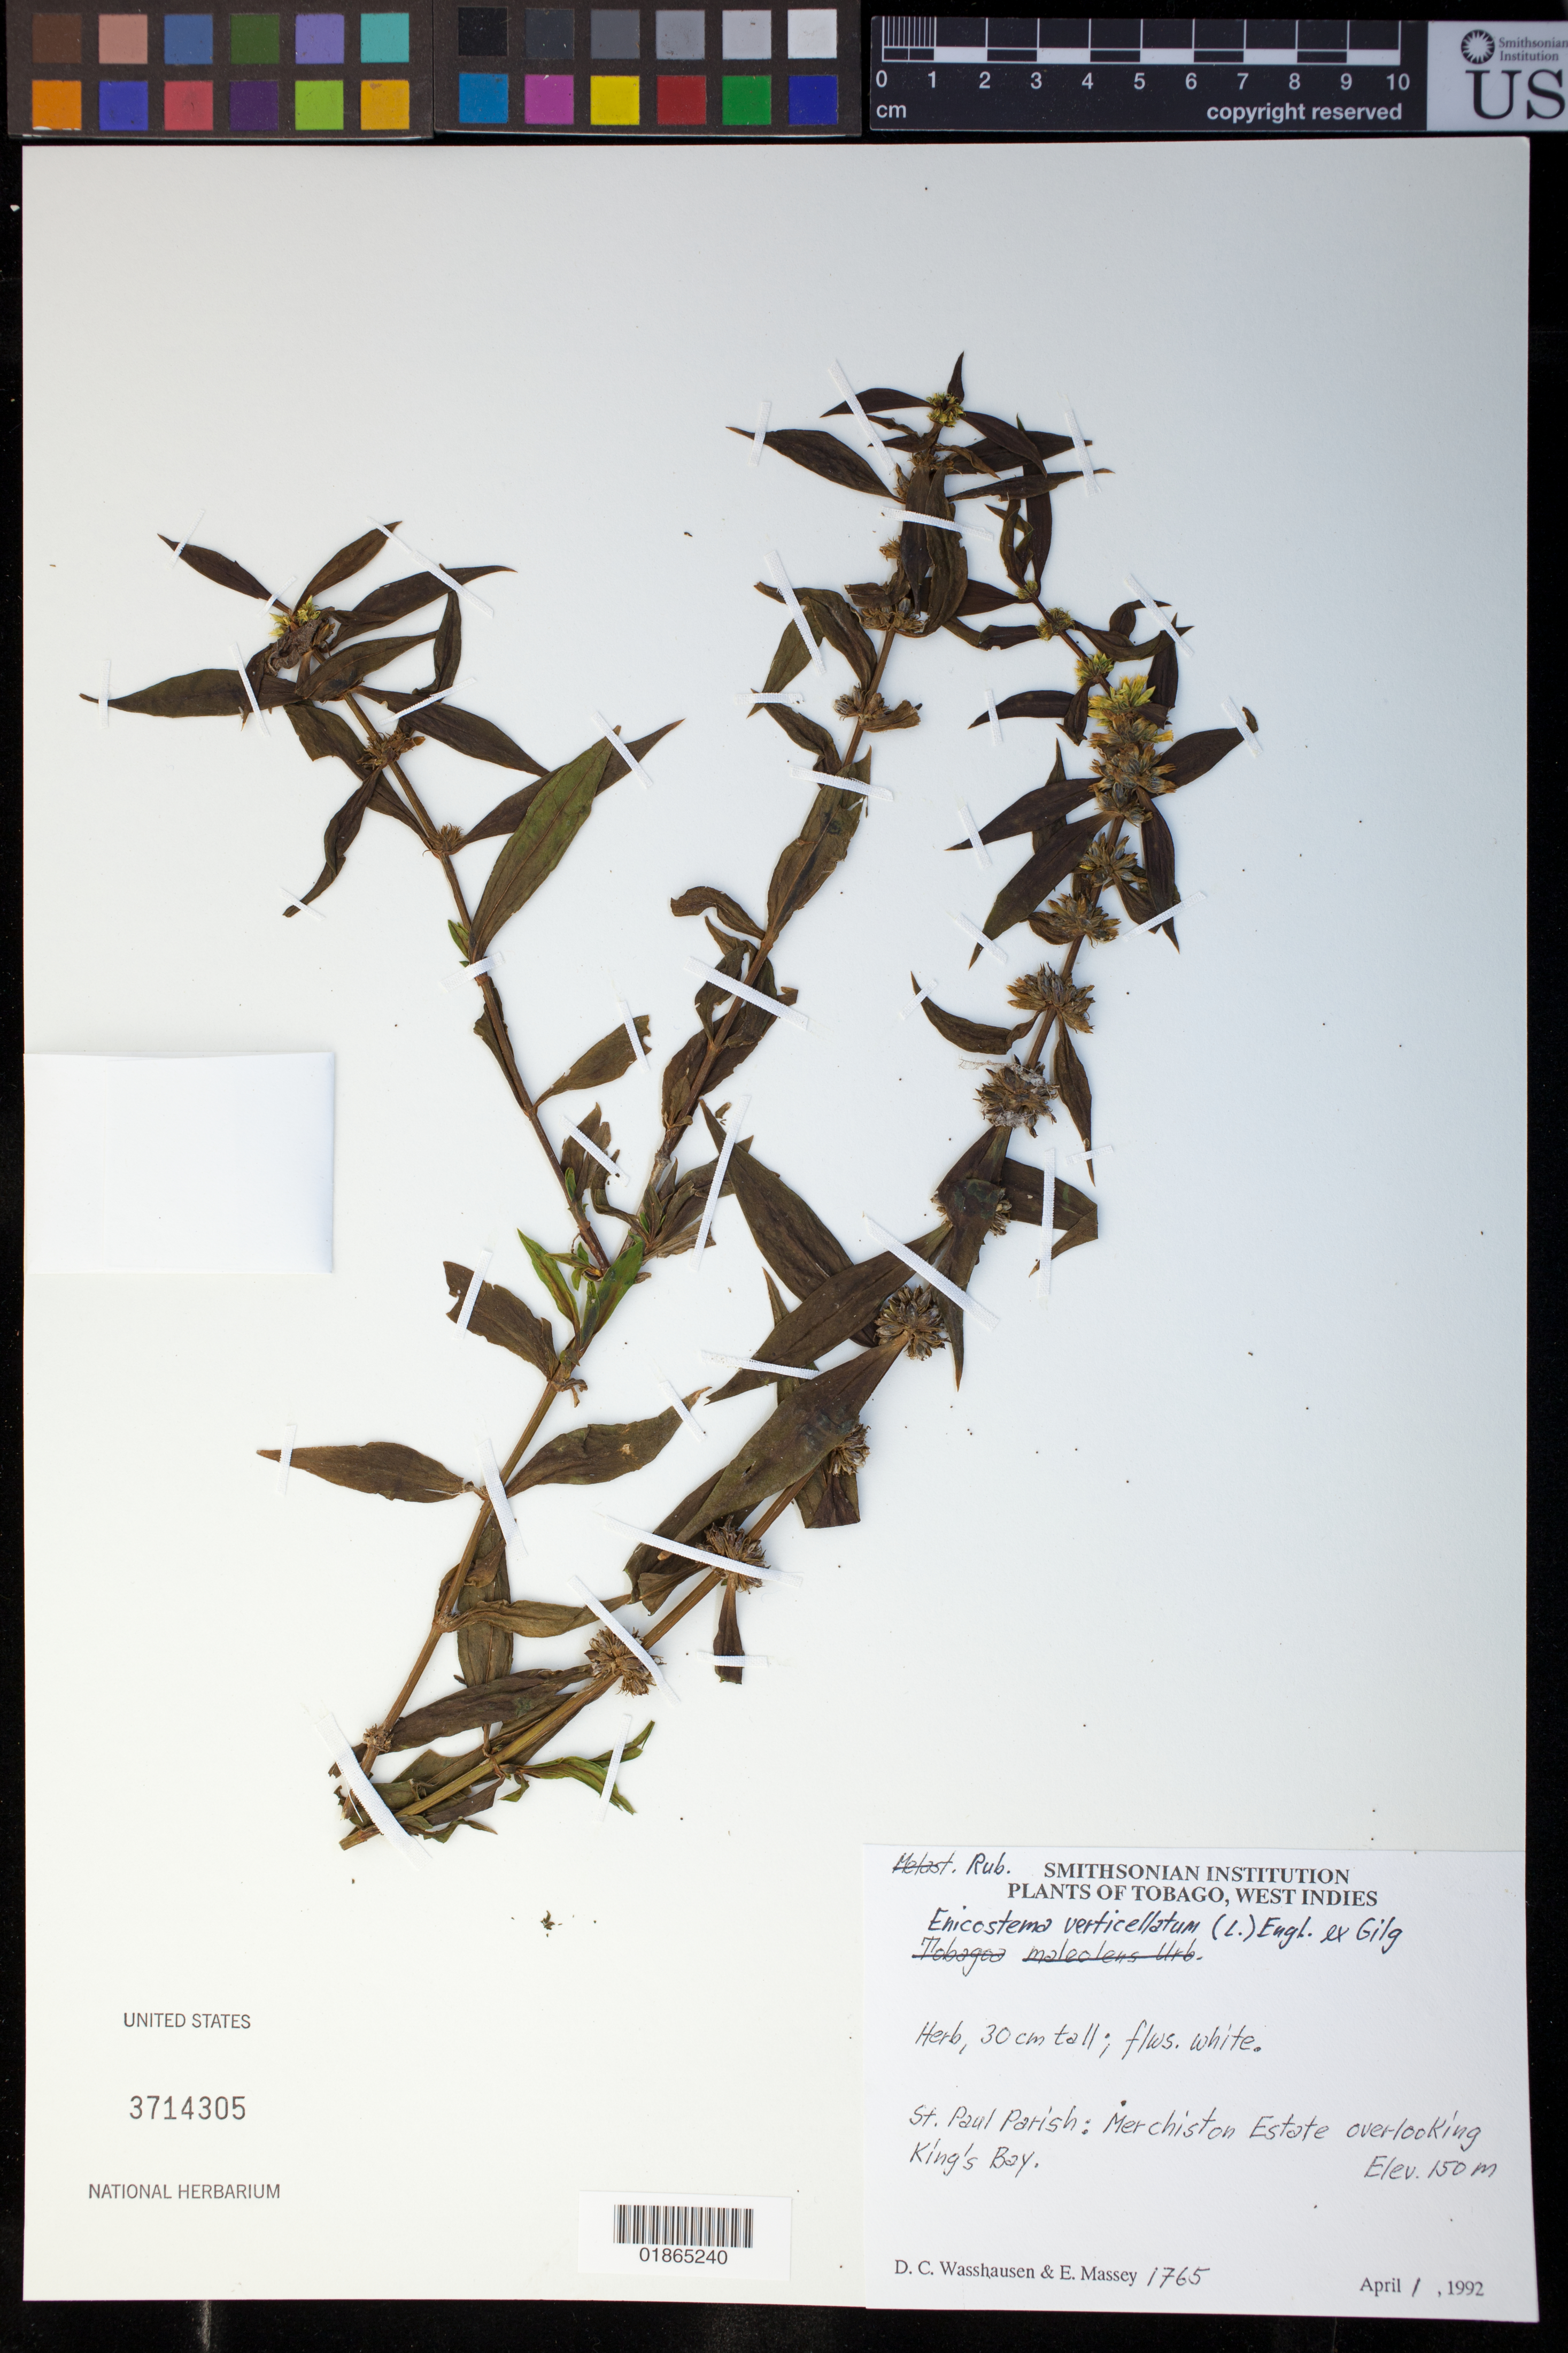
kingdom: Plantae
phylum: Tracheophyta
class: Magnoliopsida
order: Gentianales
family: Gentianaceae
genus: Enicostema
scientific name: Enicostema verticillatum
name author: (L.) Engl.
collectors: D. C. Wasshausen & E. Massey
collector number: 1765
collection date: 1992-04-01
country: Trinidad and Tobago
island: Tobago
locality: St. Paul Parish, Merchiston Estate overlooking King's Bay.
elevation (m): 150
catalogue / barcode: US 3714305